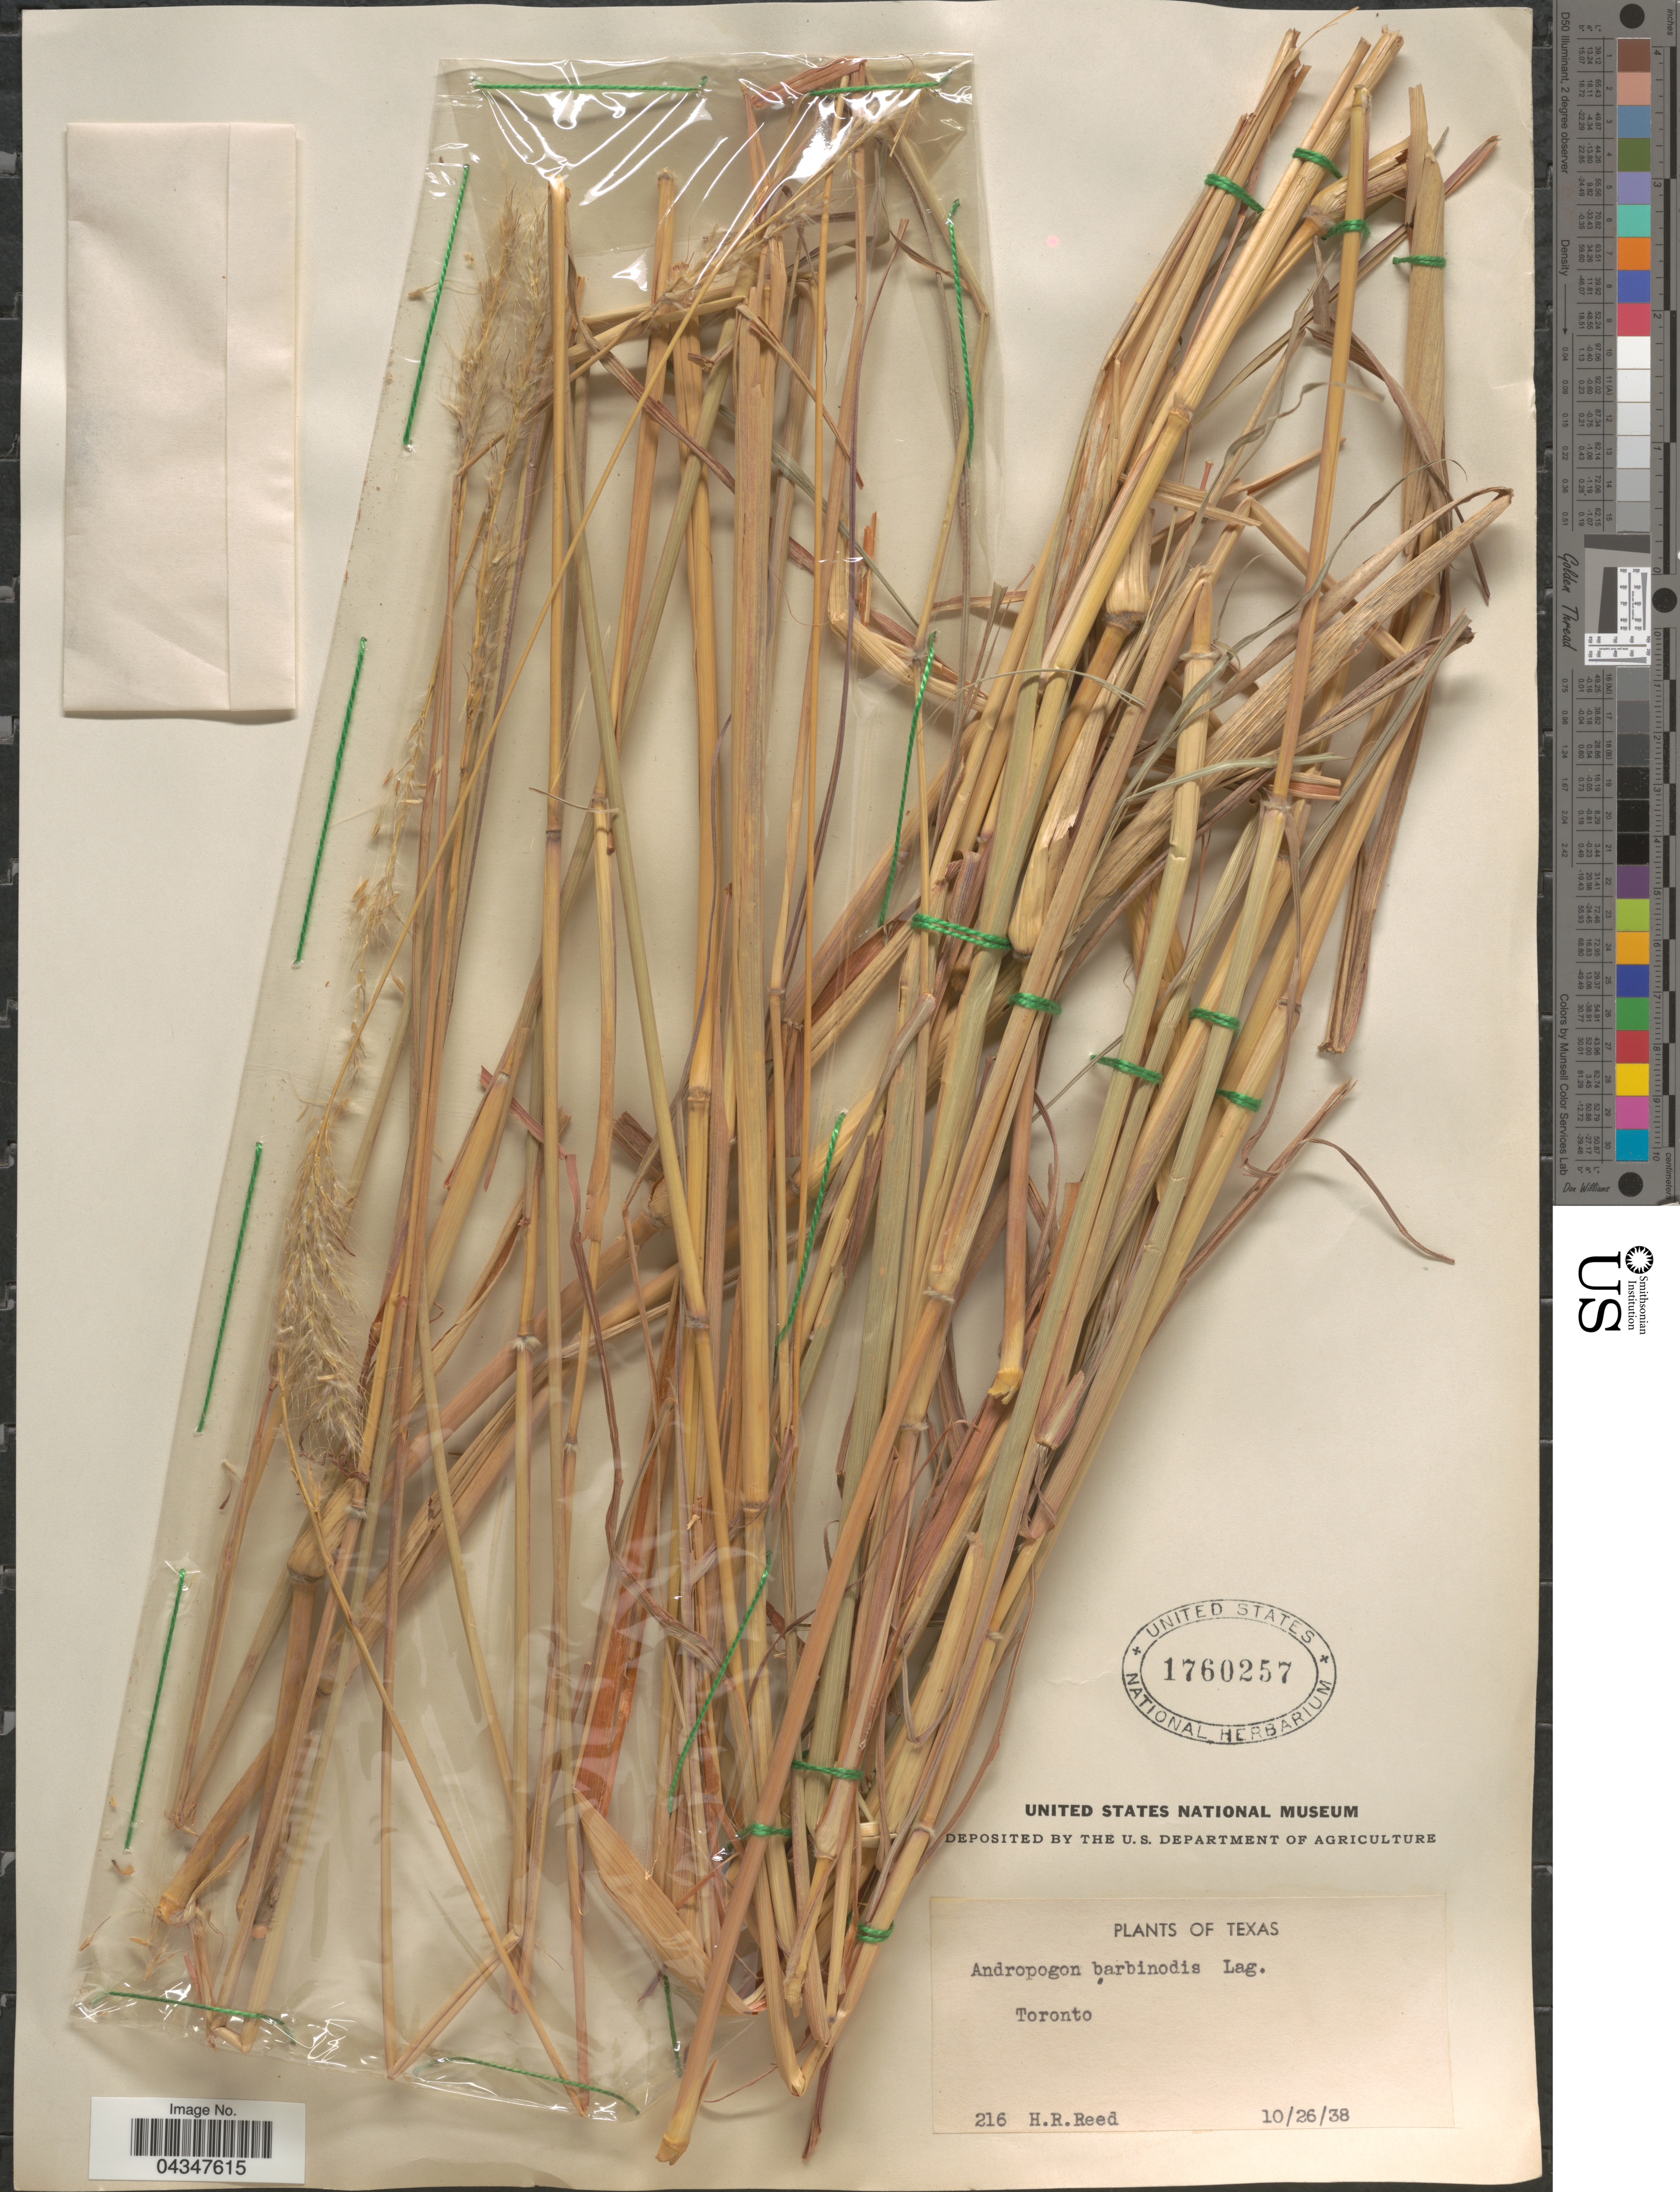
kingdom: Plantae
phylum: Tracheophyta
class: Liliopsida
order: Poales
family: Poaceae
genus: Bothriochloa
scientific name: Bothriochloa barbinodis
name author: (Lag.) Herter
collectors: H. Reed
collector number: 216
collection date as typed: Transcribed d/m/y: 26/10/38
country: United States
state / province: Texas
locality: Toronto.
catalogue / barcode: US 1760257